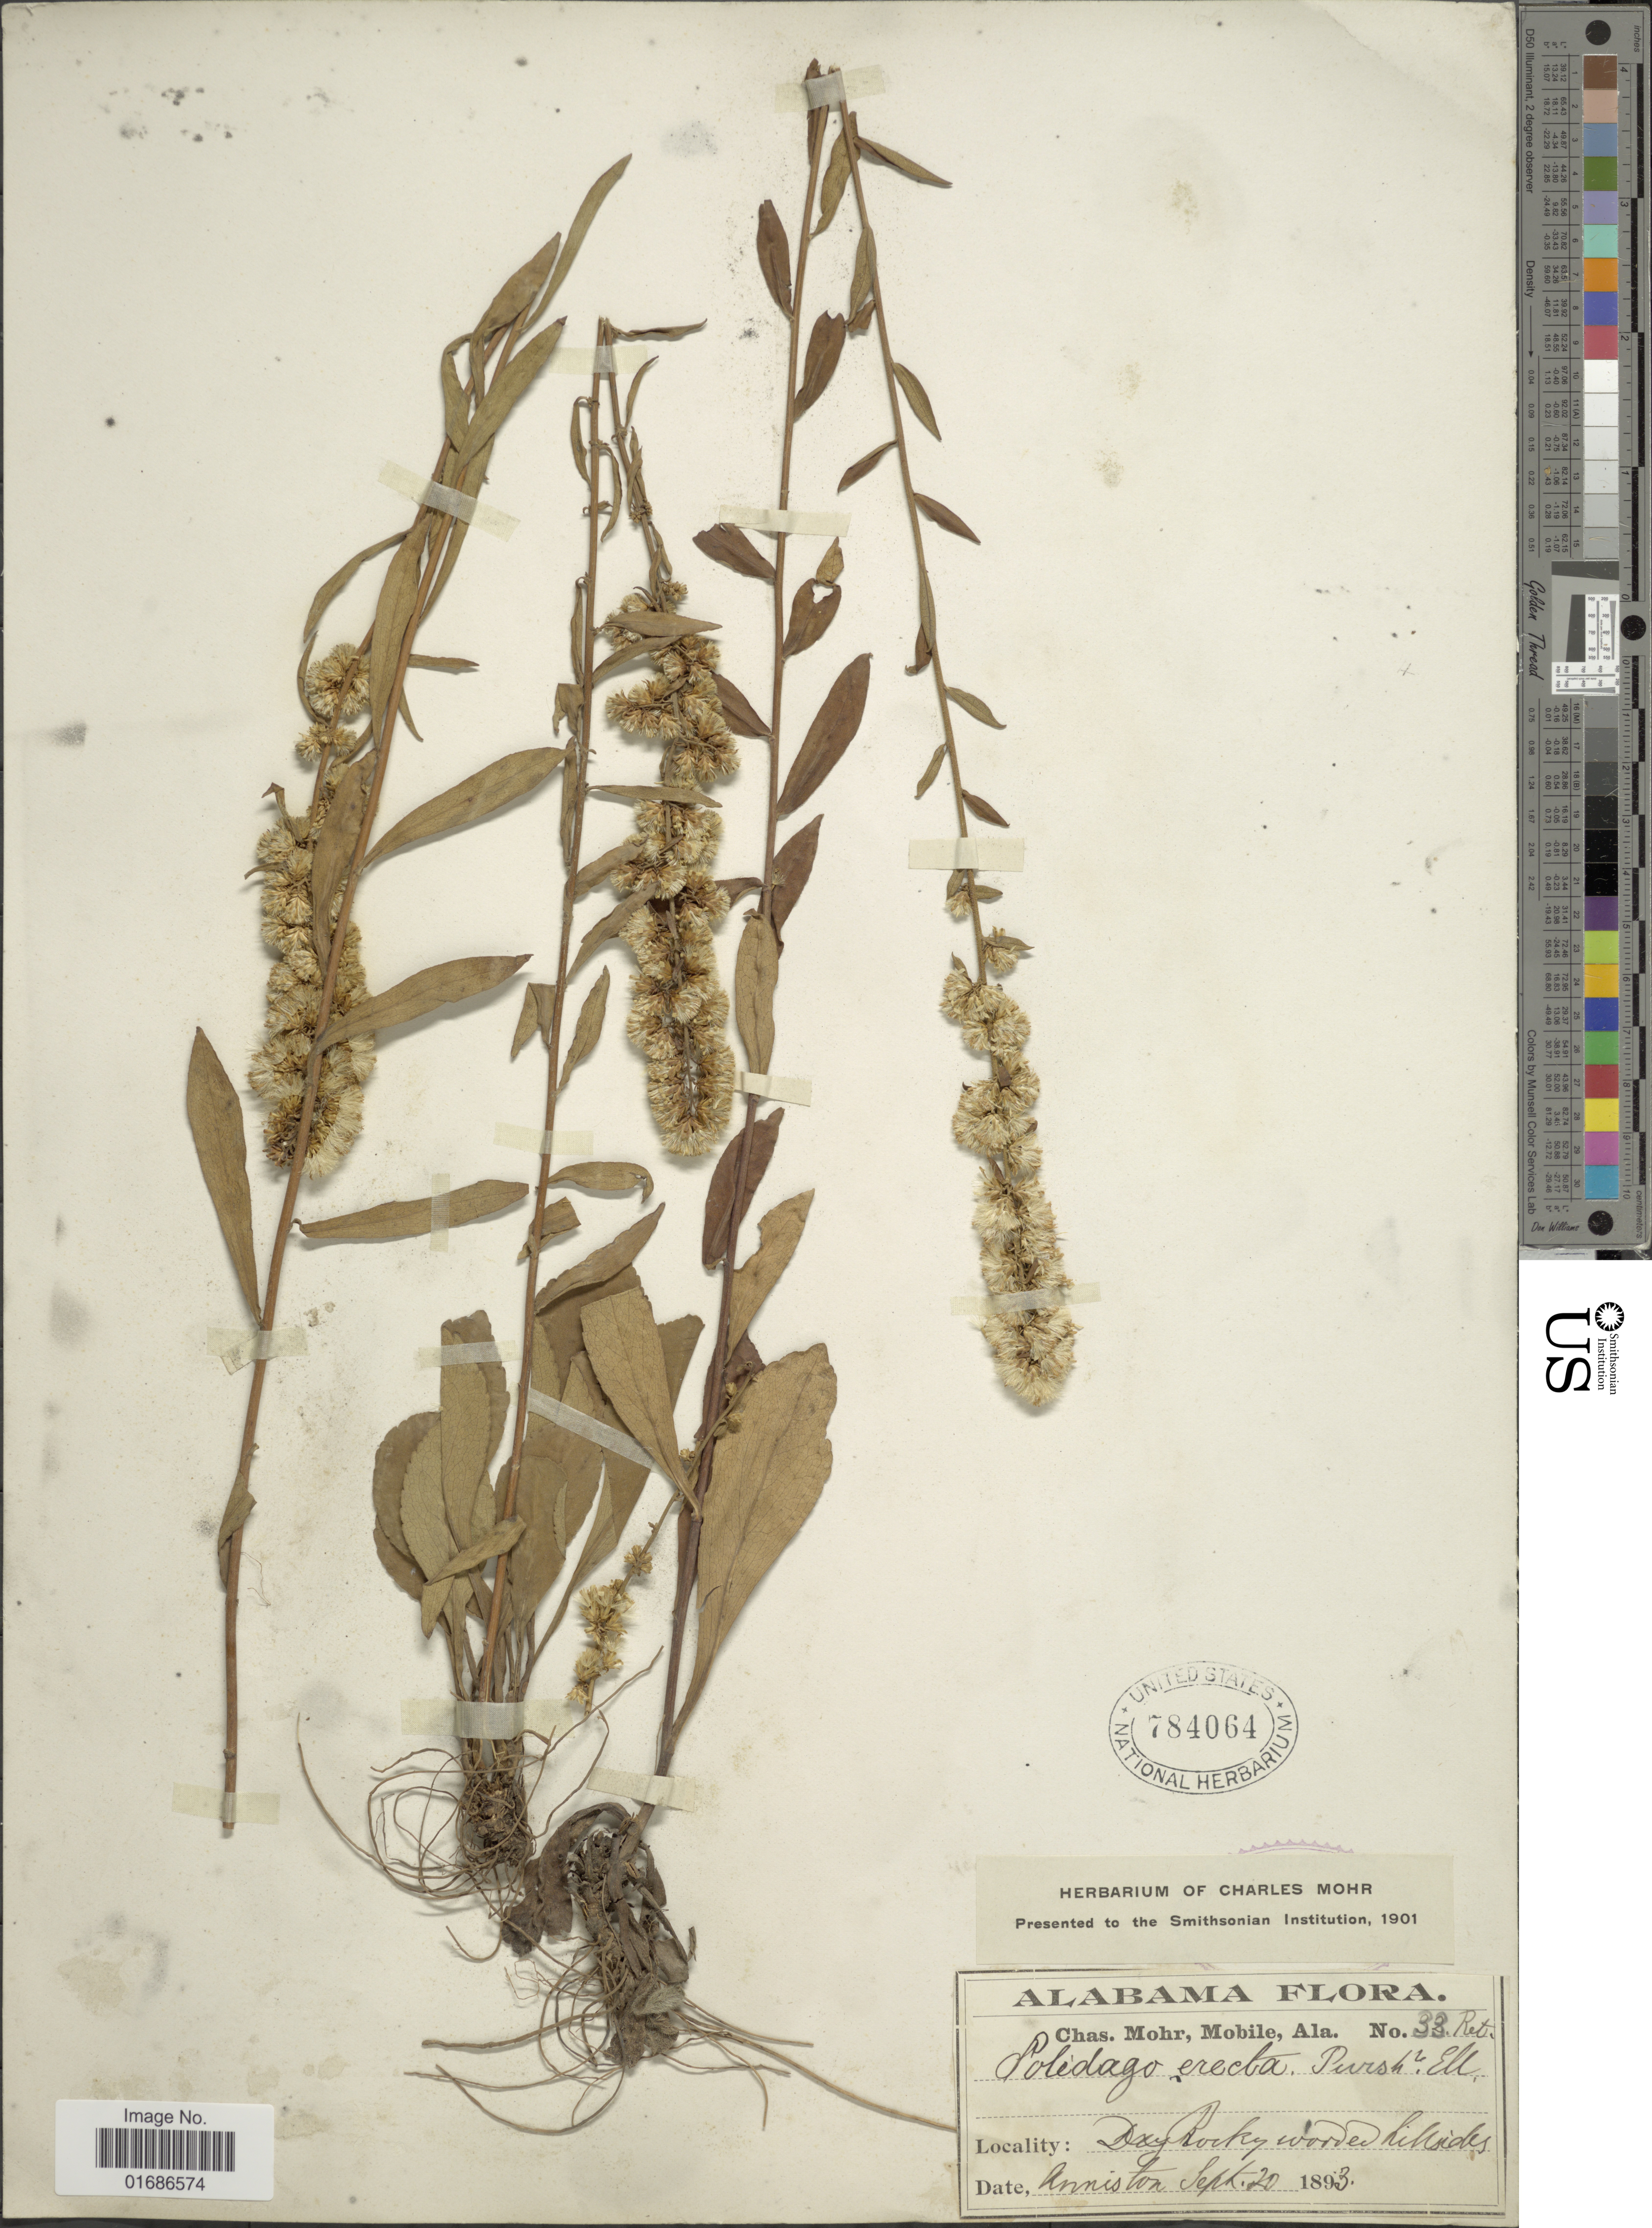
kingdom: Plantae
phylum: Tracheophyta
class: Magnoliopsida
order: Asterales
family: Asteraceae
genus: Solidago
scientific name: Solidago erecta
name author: Pursh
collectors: Mohr, C. T. (herbarium)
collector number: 32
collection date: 1893-09-20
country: United States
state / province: Alabama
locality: Dry rocky wooded hillsides Annston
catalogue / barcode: US 784064